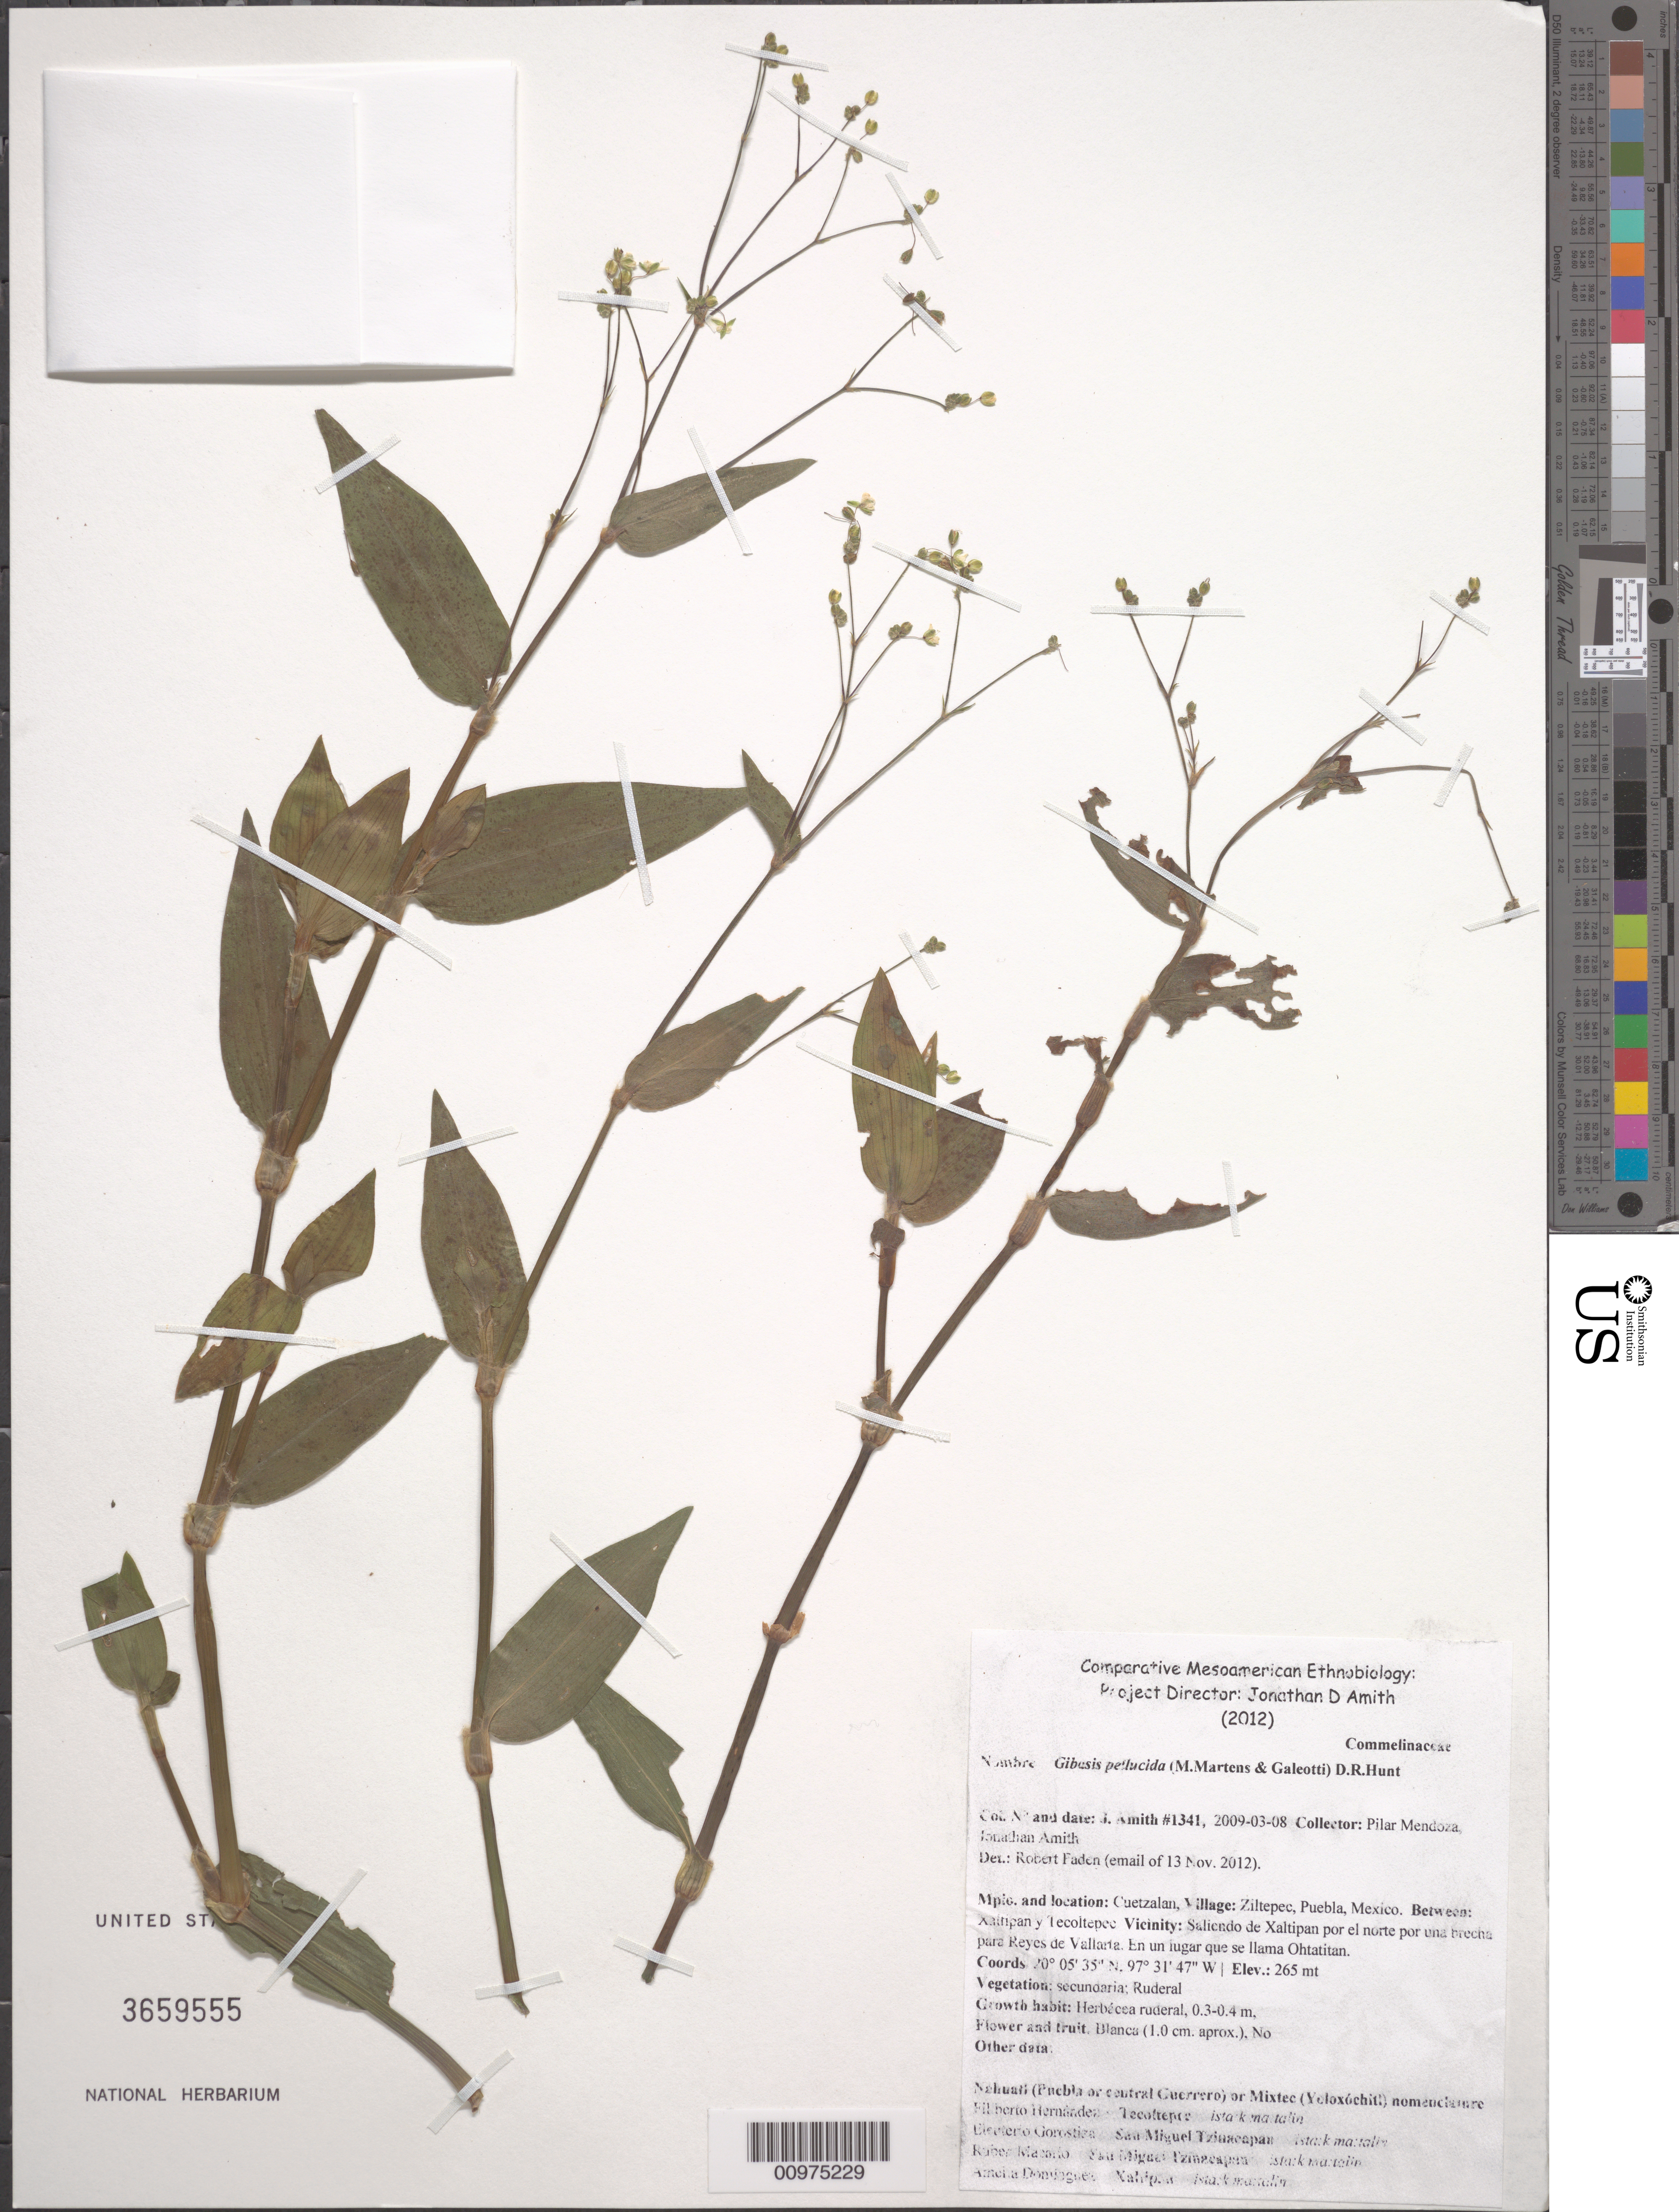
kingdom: Plantae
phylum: Tracheophyta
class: Liliopsida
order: Commelinales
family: Commelinaceae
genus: Gibasis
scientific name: Gibasis pellucida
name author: (M. Martens & Galeotti) D.R. Hunt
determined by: Faden, Robert B., (US), Smithsonian Institution - National Museum of Natural History (UNITED STATES)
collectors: J. D. Amith & P. Mendoza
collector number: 1341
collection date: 2009-03-08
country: Mexico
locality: Cuetzalan, Villoage: Ziltepec, Puebla, Mexico. Between: Xaltipan y Tecoltepee. Vicinity: Saliendo de Xaltipan por el norte por una brecha para Reyes de Vallana. Enun lugar que se Ilama Ohtatitan.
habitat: secundaria; Ruderal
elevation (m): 265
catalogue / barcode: US 3659555